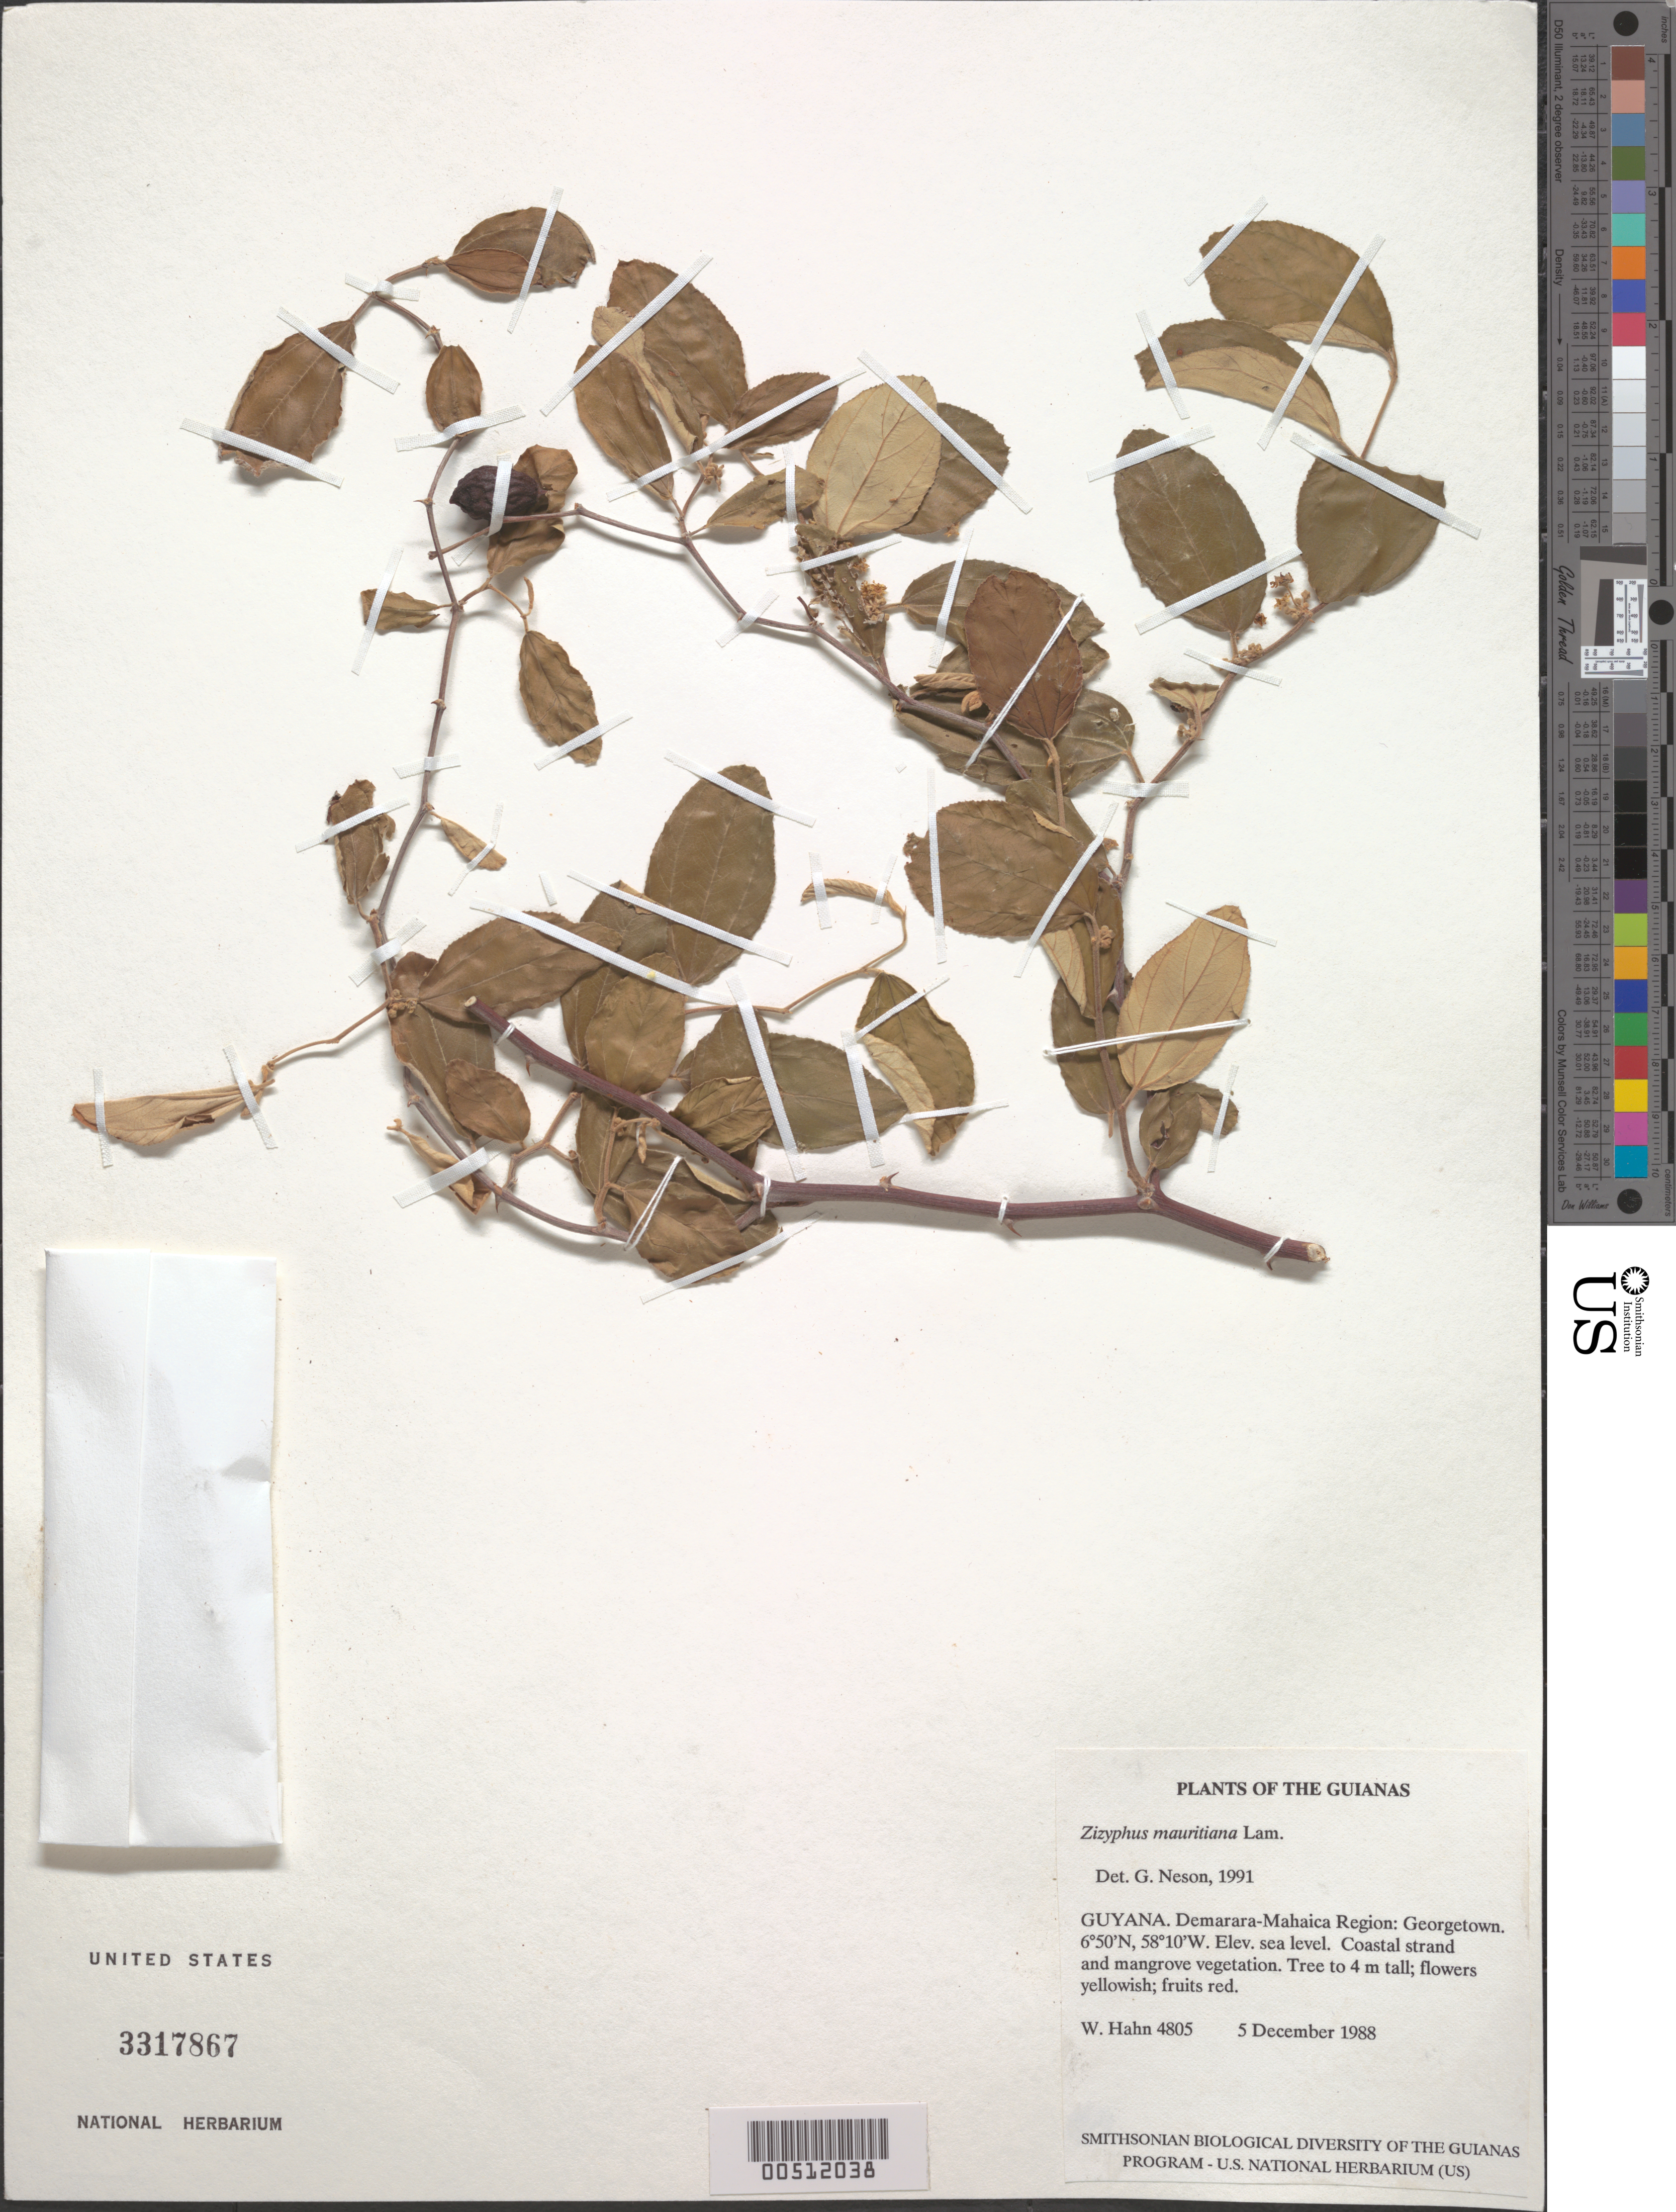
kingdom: Plantae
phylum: Tracheophyta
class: Magnoliopsida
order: Rosales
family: Rhamnaceae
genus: Ziziphus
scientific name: Ziziphus mauritiana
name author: Lam.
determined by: Nesom, Guy L.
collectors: W. Hahn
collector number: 4805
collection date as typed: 5 December 1988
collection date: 1988-12-05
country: Guyana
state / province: Demerara-Mahaica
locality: Georgetown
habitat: Coastal strand and mangrove vegetation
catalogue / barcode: US 3317867